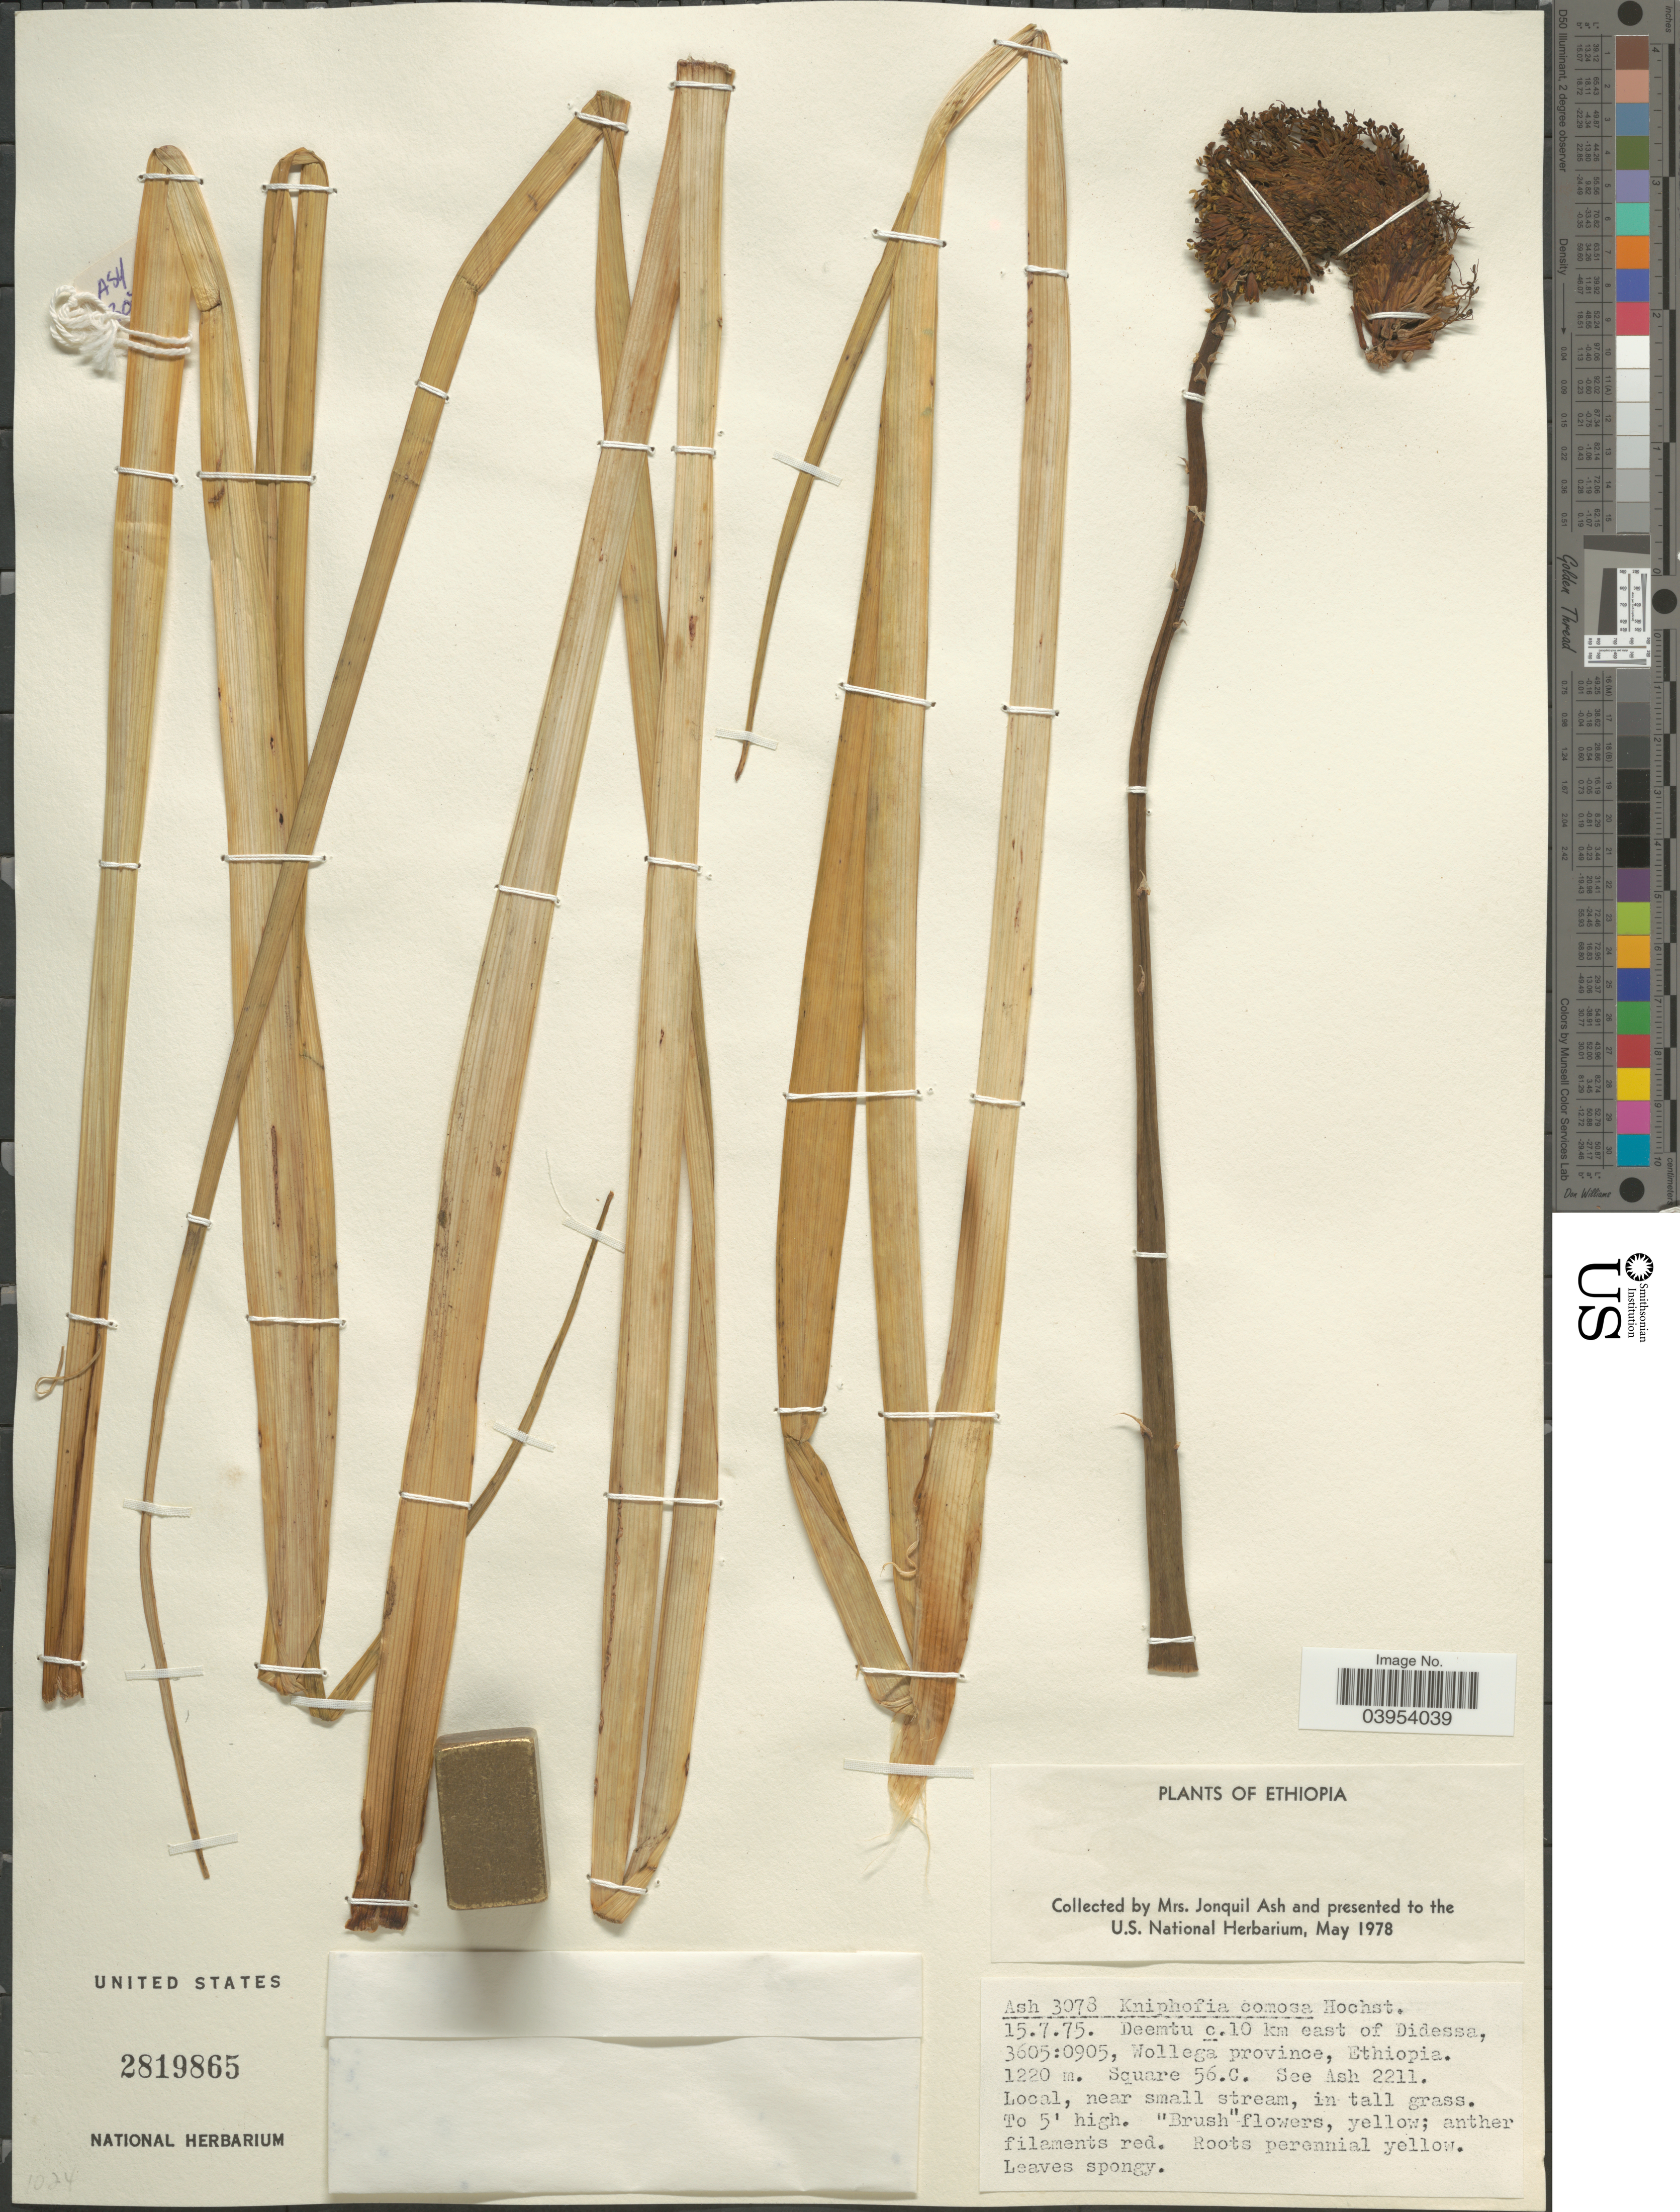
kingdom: Plantae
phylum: Tracheophyta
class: Liliopsida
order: Asparagales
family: Asphodelaceae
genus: Kniphofia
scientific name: Kniphofia comosa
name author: Hochst.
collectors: J. Ash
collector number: Ash3078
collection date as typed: Transcribed d/m/y: 15/7/19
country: Ethiopia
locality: Deemtu c.10 km east of Didessa, 3605:0905, Wollega province.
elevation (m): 1220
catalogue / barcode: US 2819865